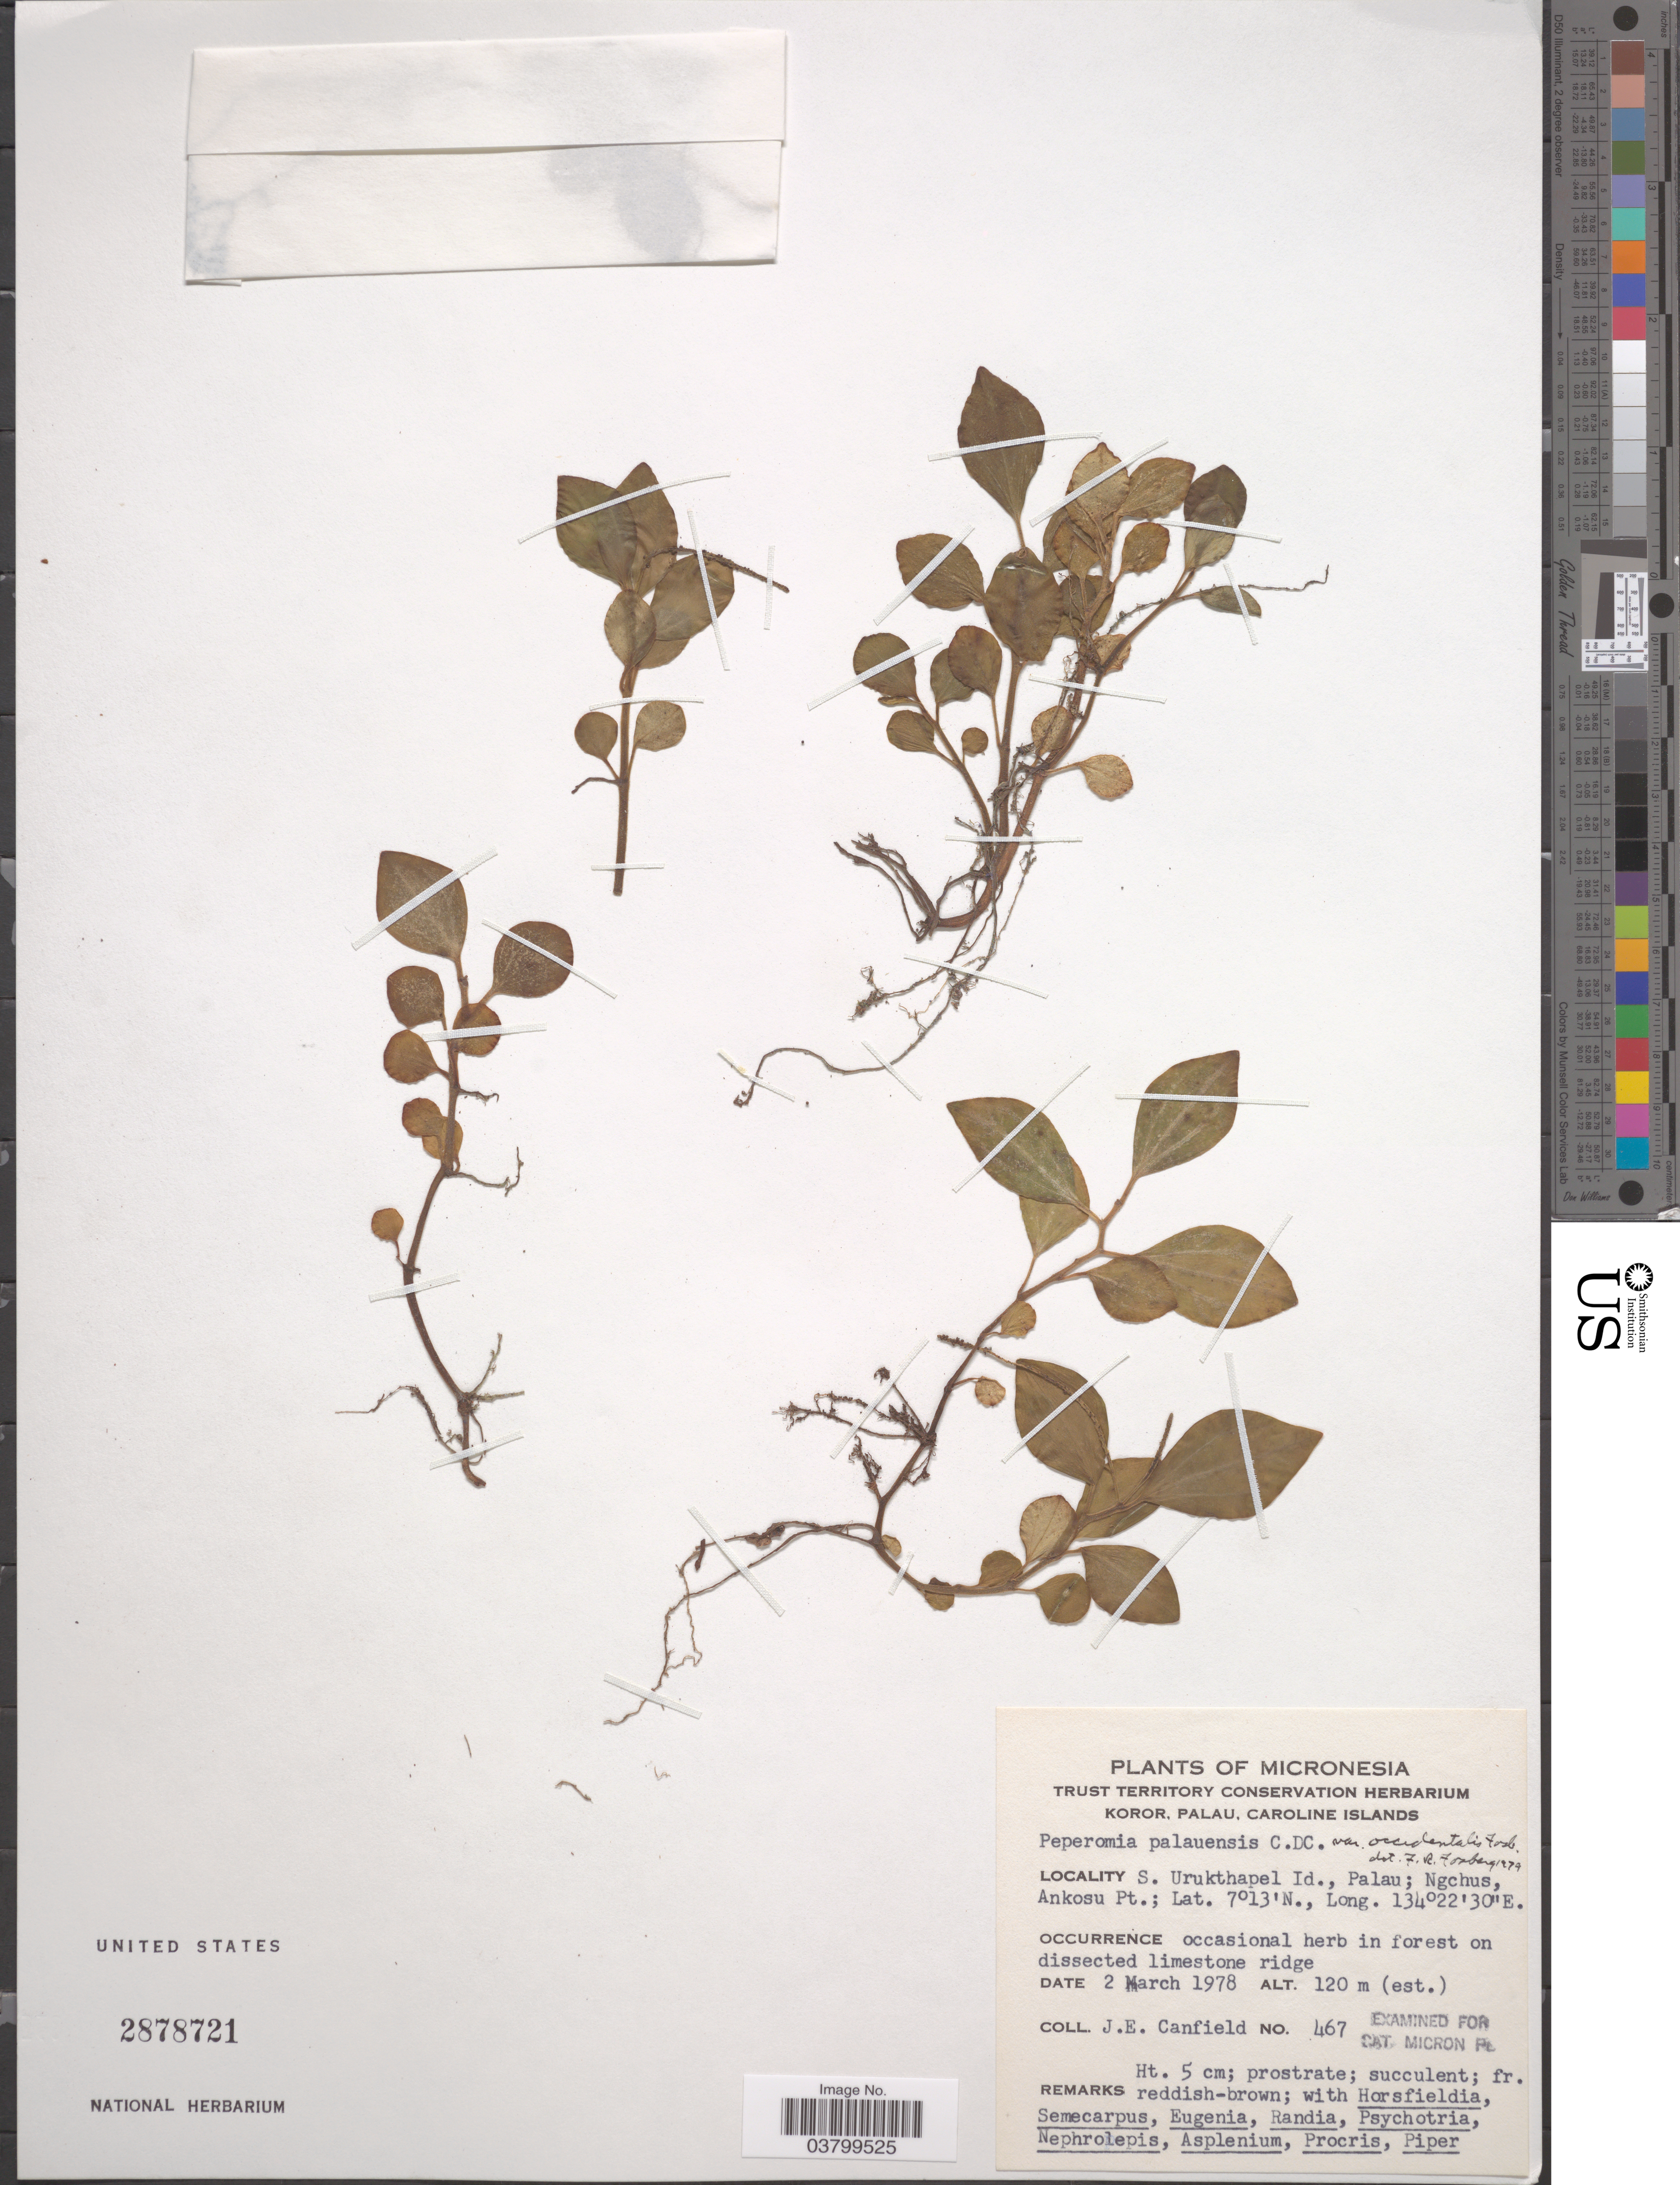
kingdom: Plantae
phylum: Tracheophyta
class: Magnoliopsida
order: Piperales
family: Piperaceae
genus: Peperomia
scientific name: Peperomia palauensis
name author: C. DC.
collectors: J. E. Canfield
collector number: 467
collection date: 1978-03-02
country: Palau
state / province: Koror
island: Ngeruktabel [Urukthapel]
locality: Micronesia. Koror, Palau, Caroline Islands. S. Urukthapel Id., Palau; Ngchus, Ankosu Pt.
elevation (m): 120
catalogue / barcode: US 2878721